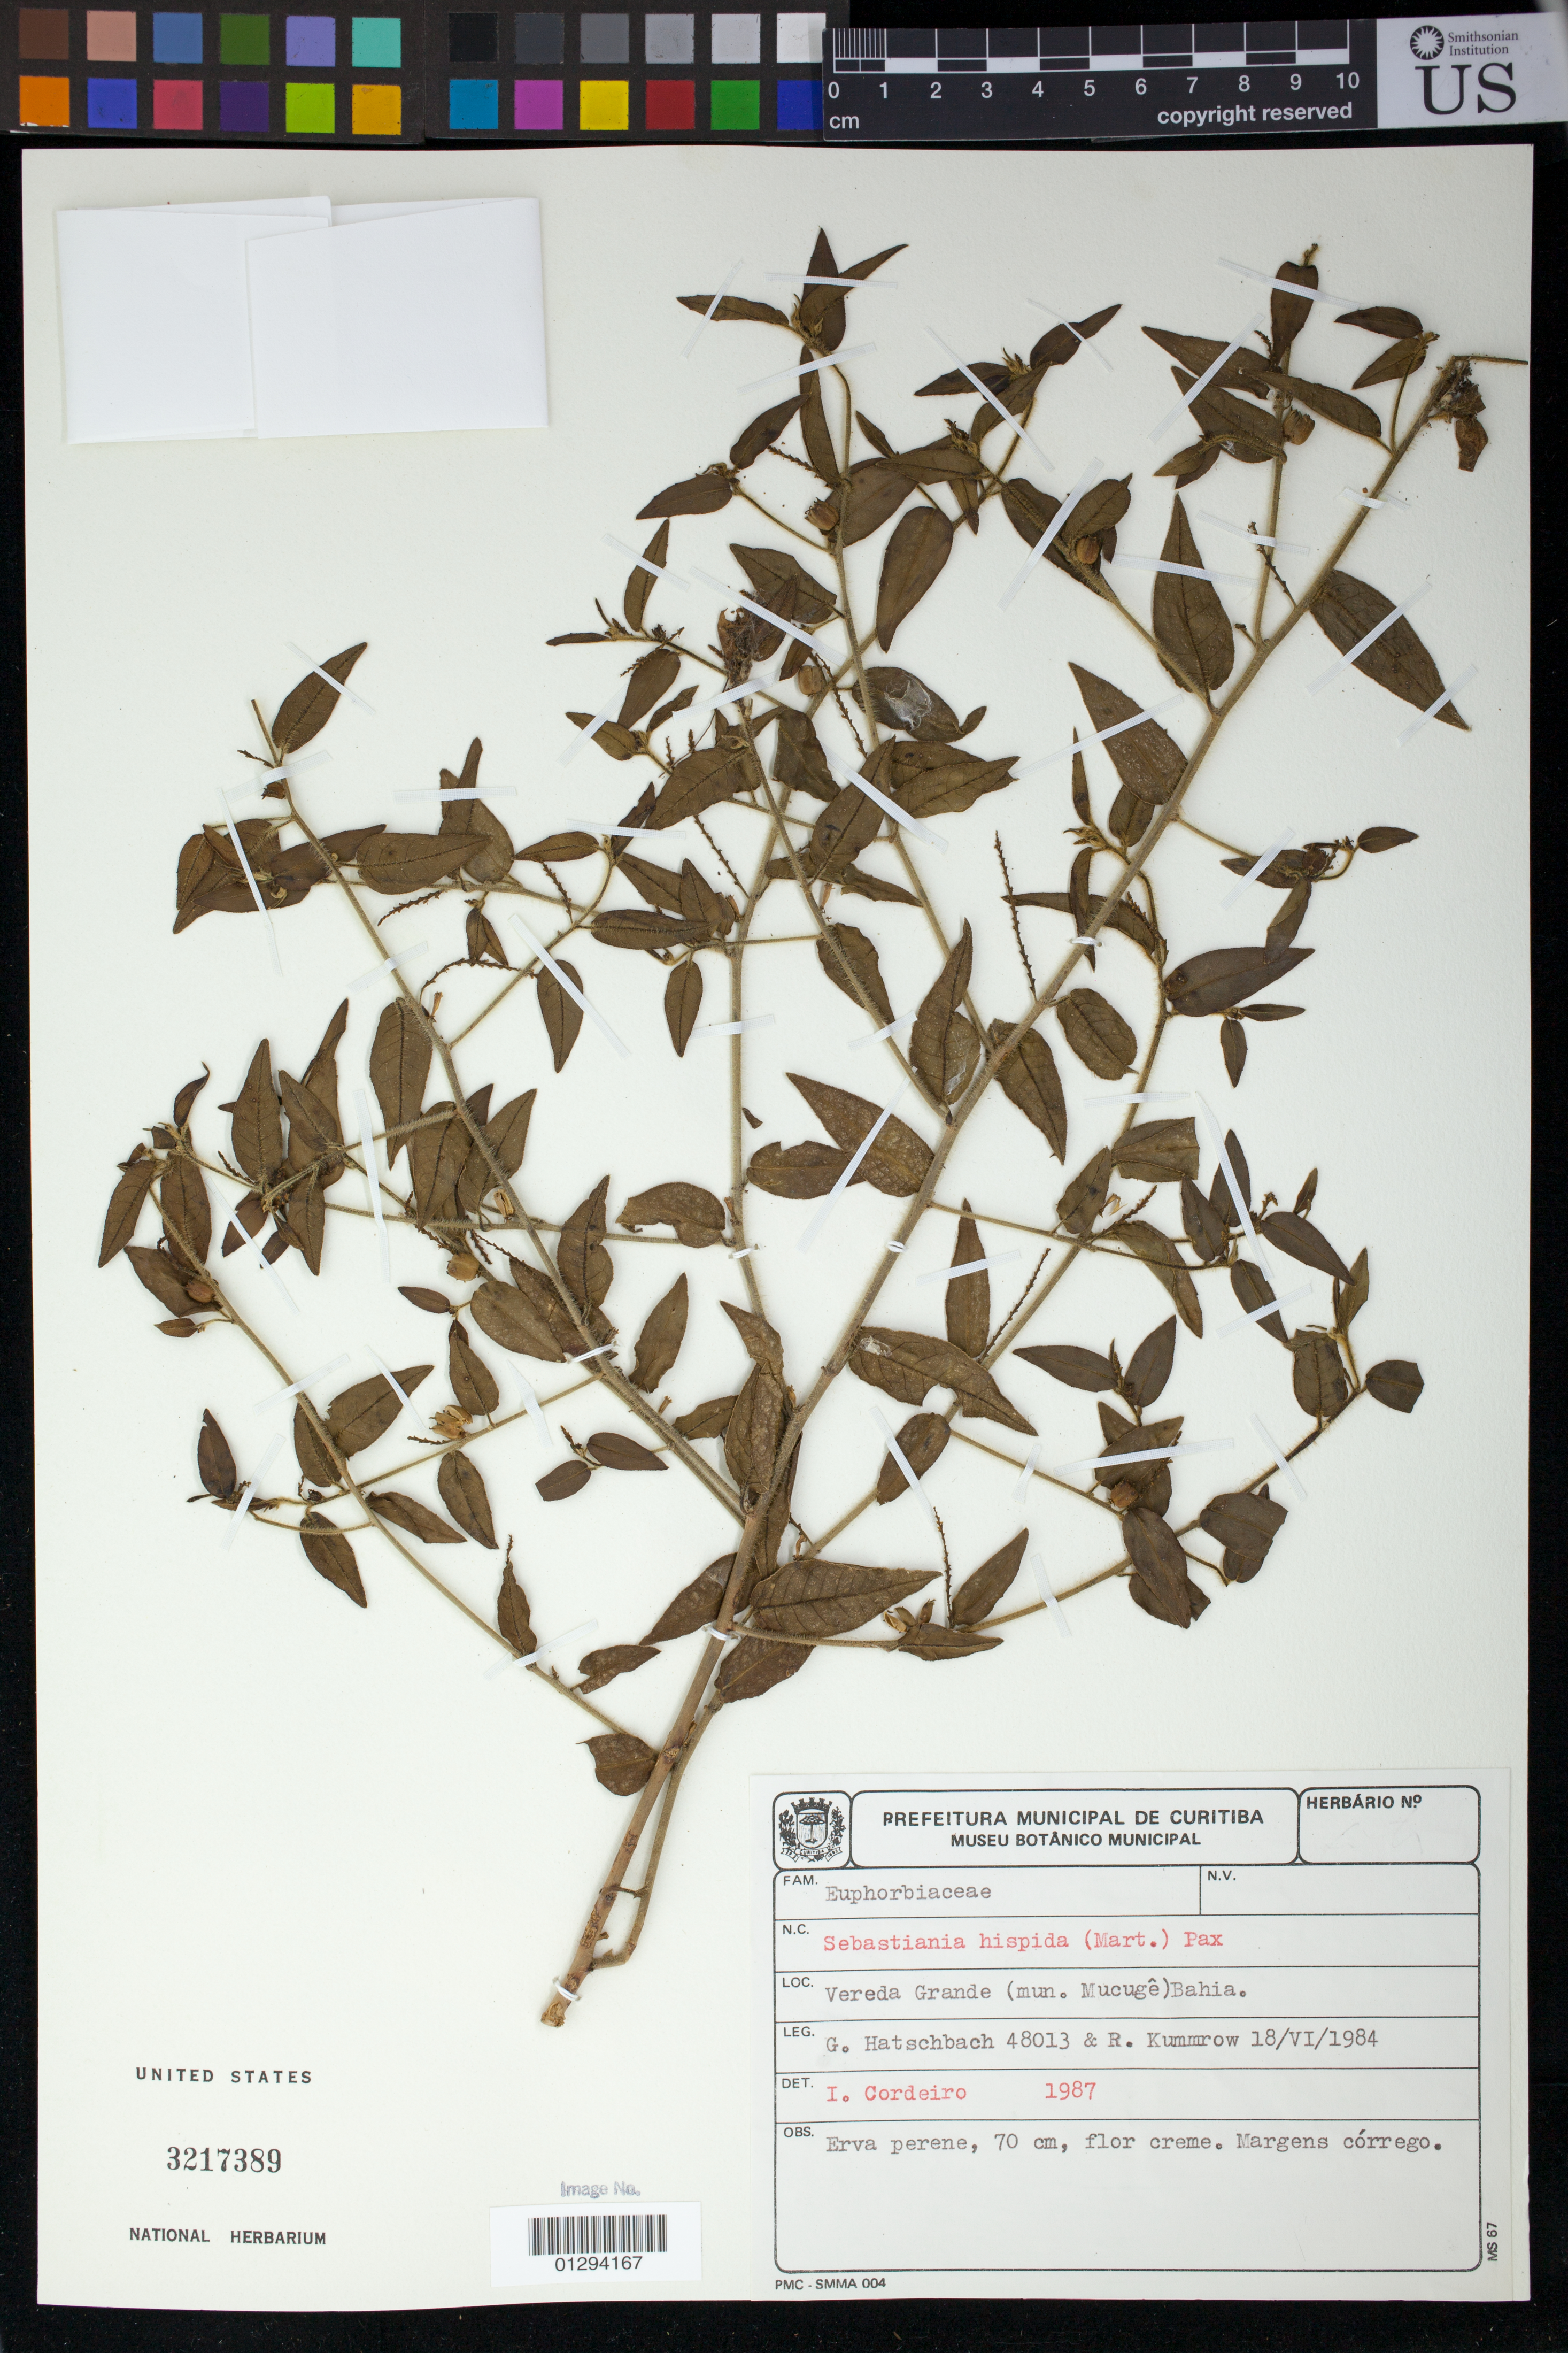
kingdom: Plantae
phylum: Tracheophyta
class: Magnoliopsida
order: Malpighiales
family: Euphorbiaceae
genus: Sebastiania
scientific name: Sebastiania hispida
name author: (Mart.) Pax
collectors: G. Hatschbach & R. Kummrow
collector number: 48013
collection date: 1984-06-18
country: Brazil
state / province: Bahia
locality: Vereda Grande (mun. Mucuge) Bahia.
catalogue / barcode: US 3217389